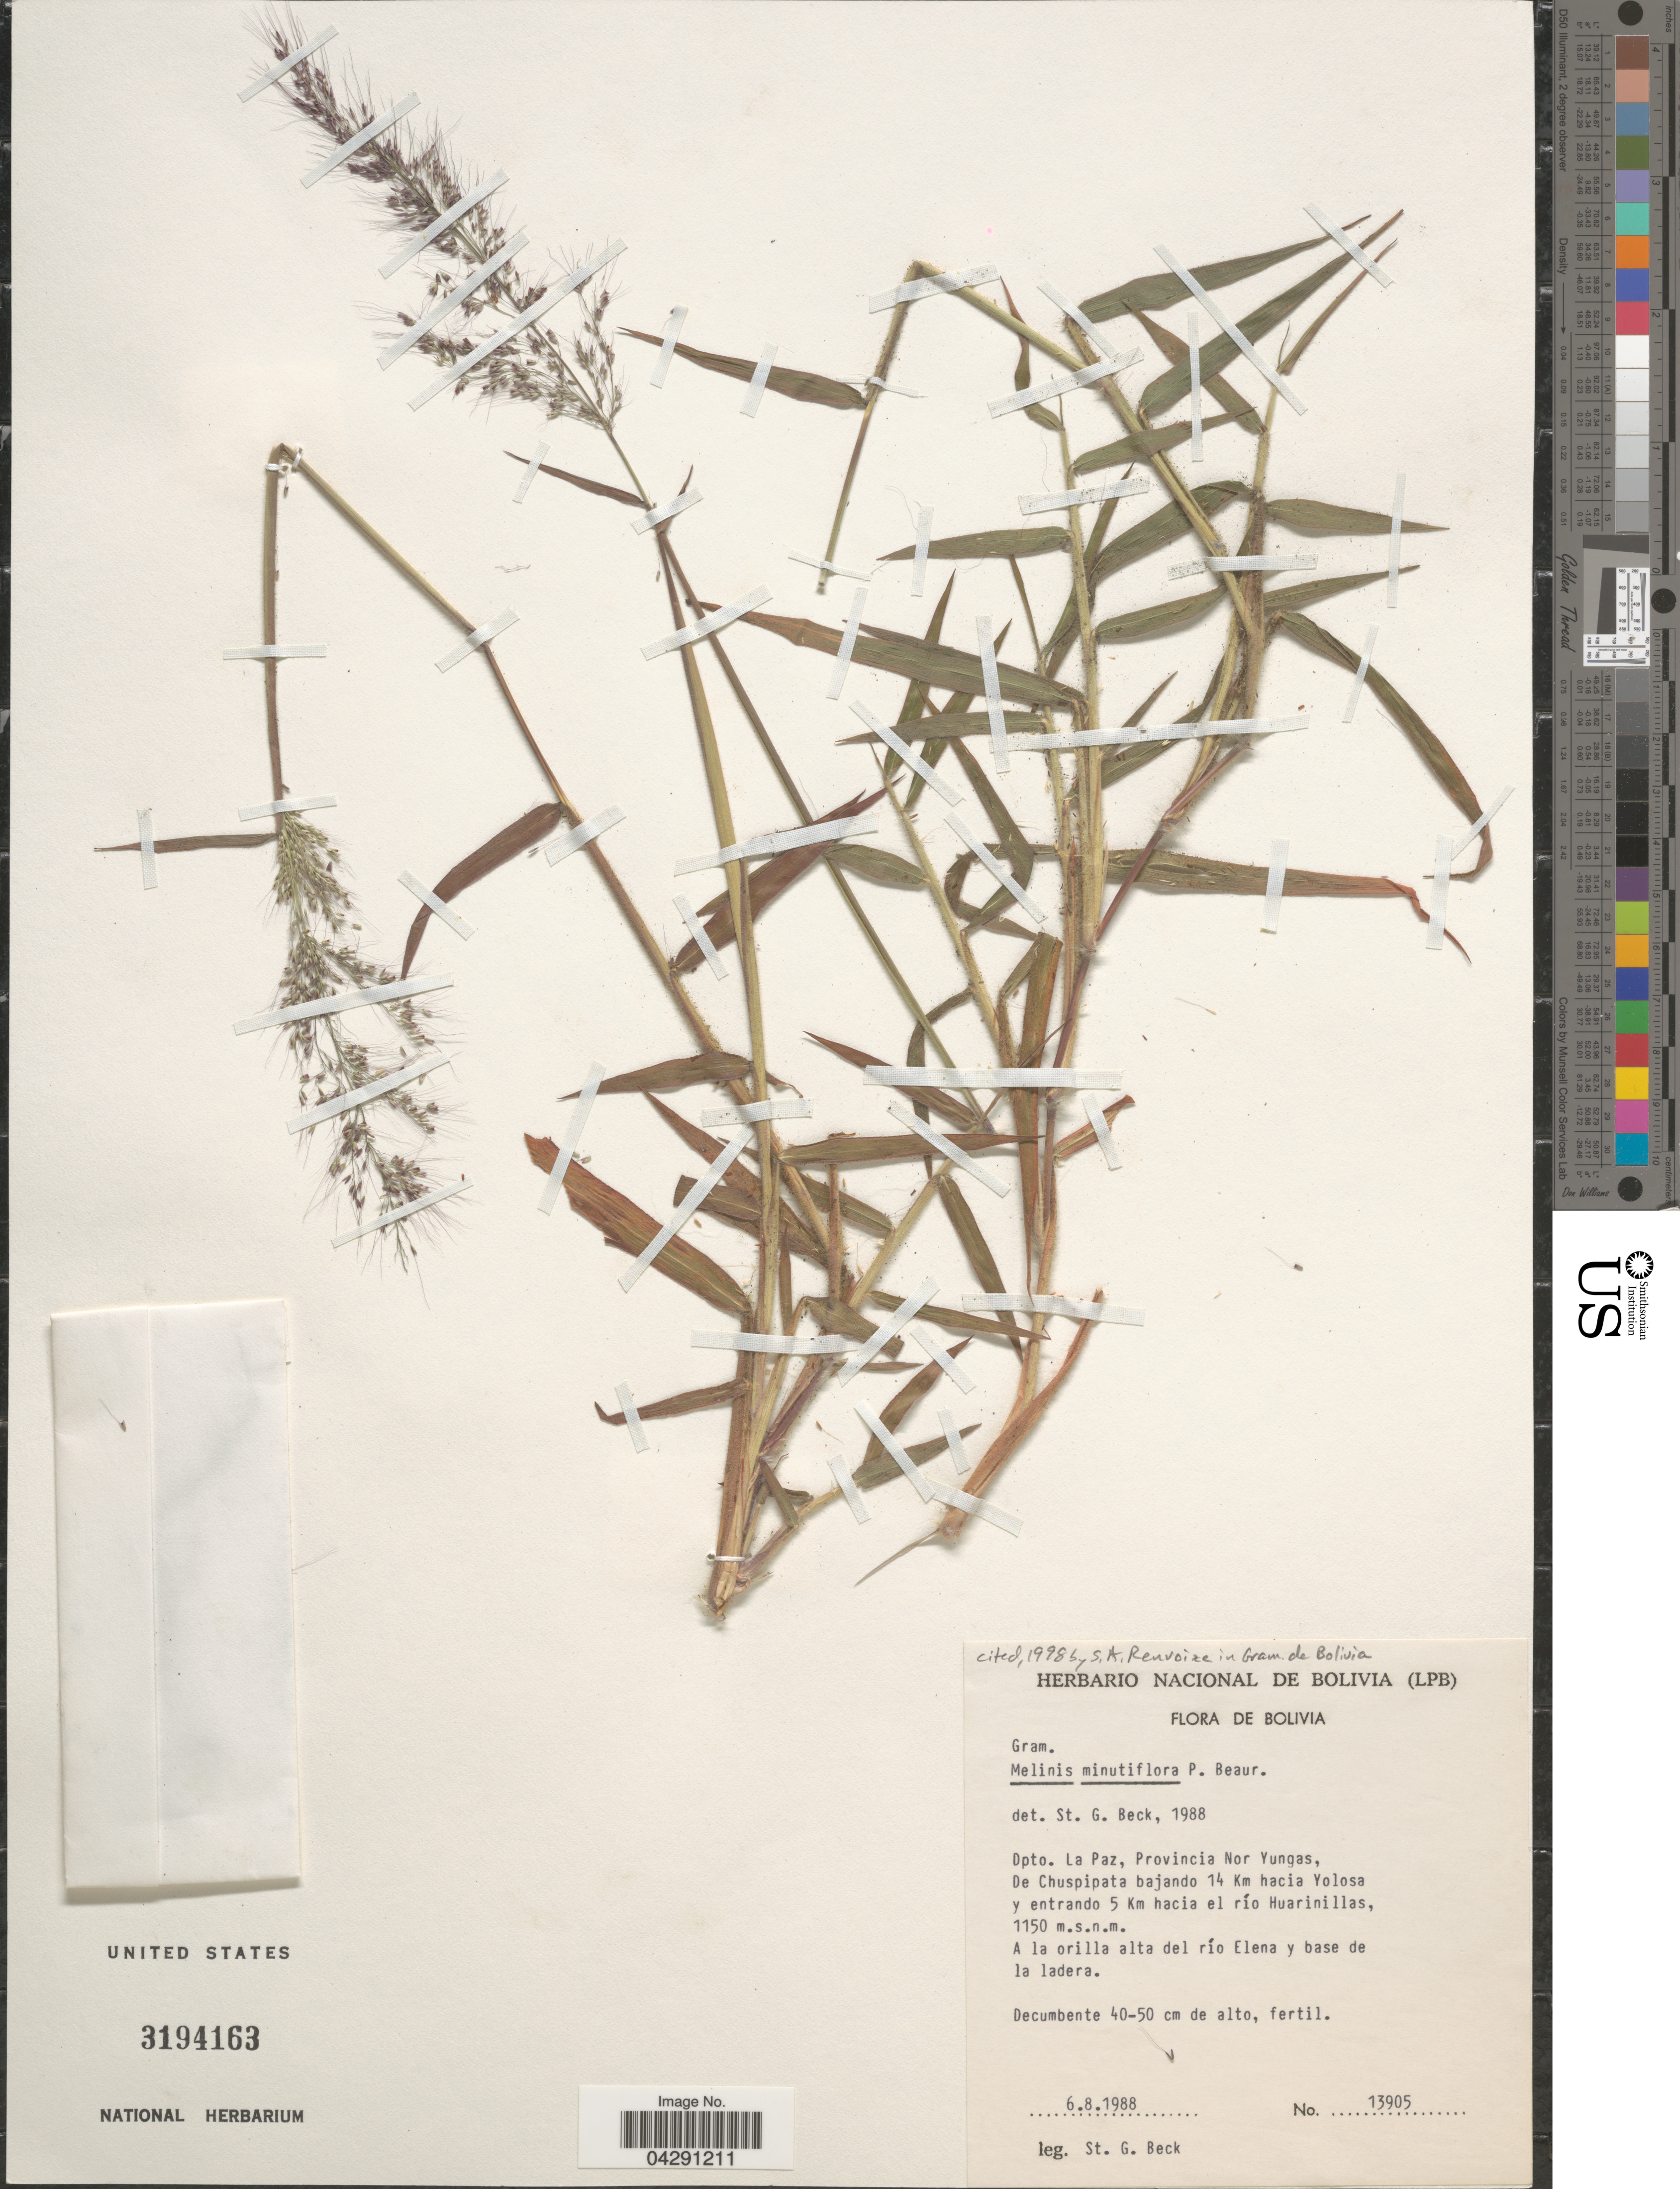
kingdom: Plantae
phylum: Tracheophyta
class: Liliopsida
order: Poales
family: Poaceae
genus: Melinis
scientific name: Melinis minutiflora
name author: P. Beauv.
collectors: S. G. Beck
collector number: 13905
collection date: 1988-08-06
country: Bolivia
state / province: La Paz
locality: Dpto. La Paz, Provincia Nor Yungas, De Chuspipata bajando 14 Km hacia Yolosa y entrando 5 Km hacia el río Huarinillas. A la orilla alta del río Elena y base de la ladera.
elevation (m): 1150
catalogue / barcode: US 3194163